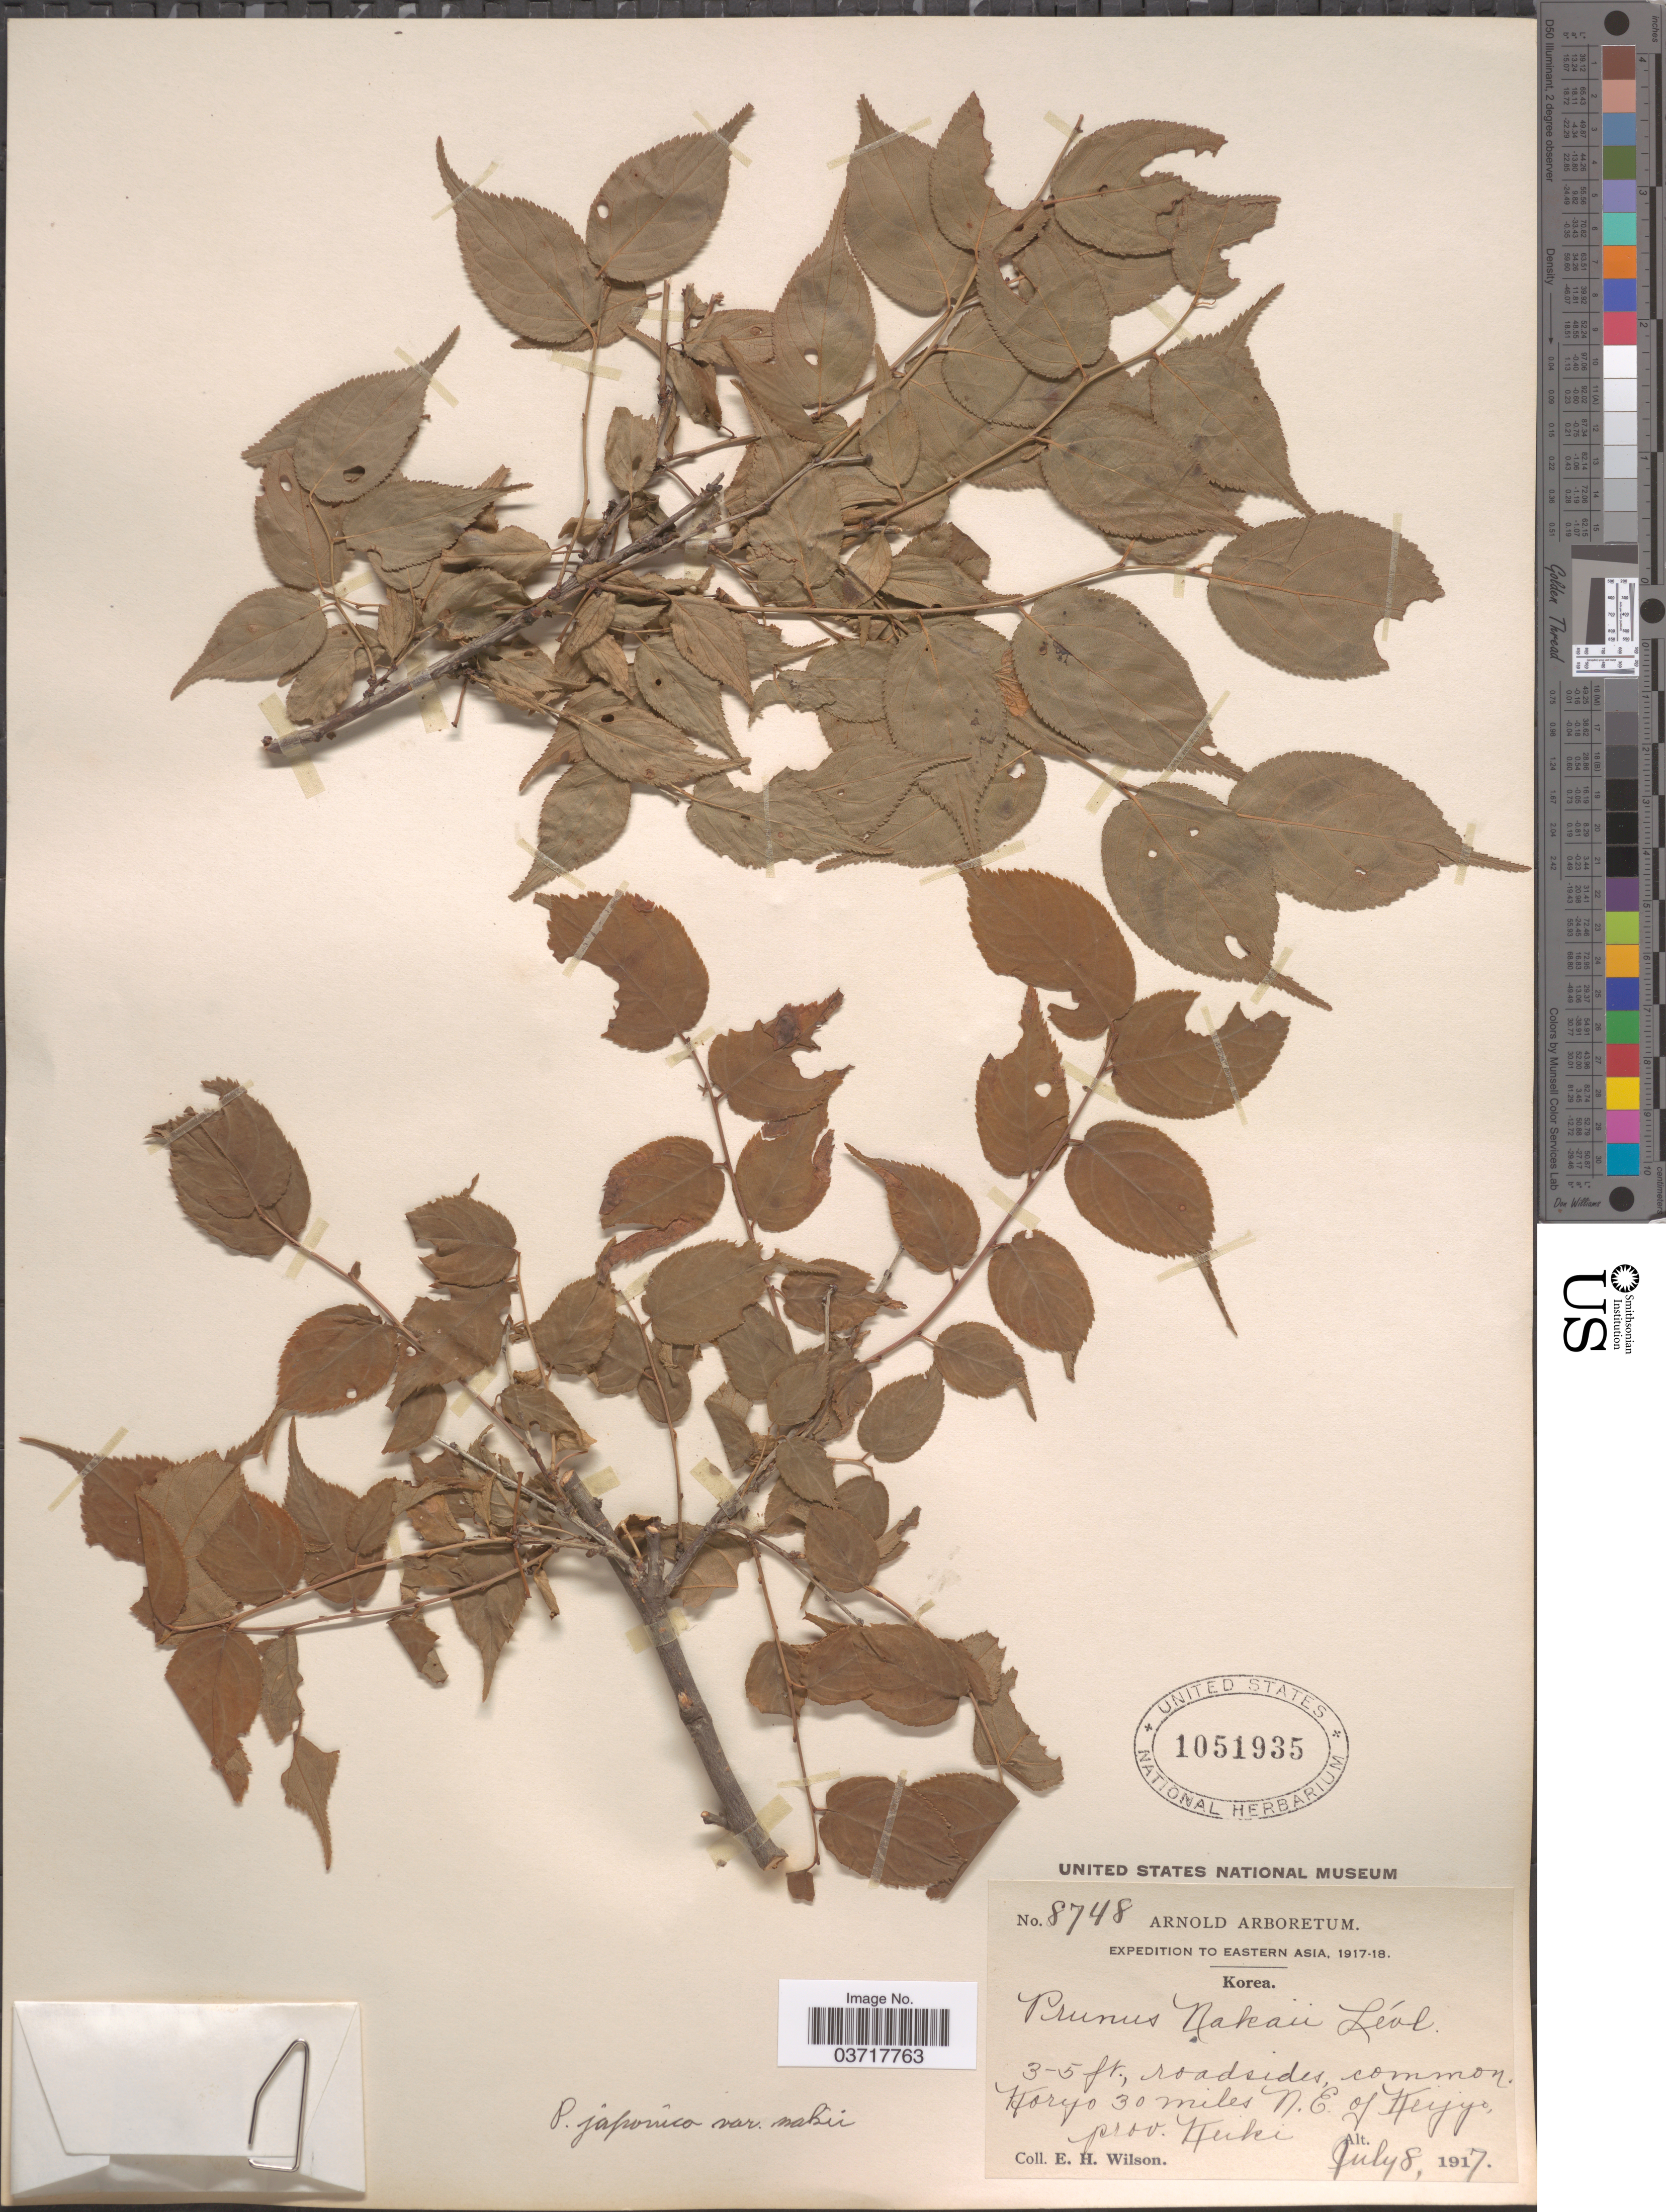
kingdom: Plantae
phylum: Tracheophyta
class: Magnoliopsida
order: Rosales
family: Rosaceae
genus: Prunus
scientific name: Prunus japonica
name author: Thunb.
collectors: E. Wilson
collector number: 8748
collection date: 1917-07-08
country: South Korea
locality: Koryo 30 miles N.E. of Keijyo, prov. Keiki.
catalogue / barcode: US 1051935